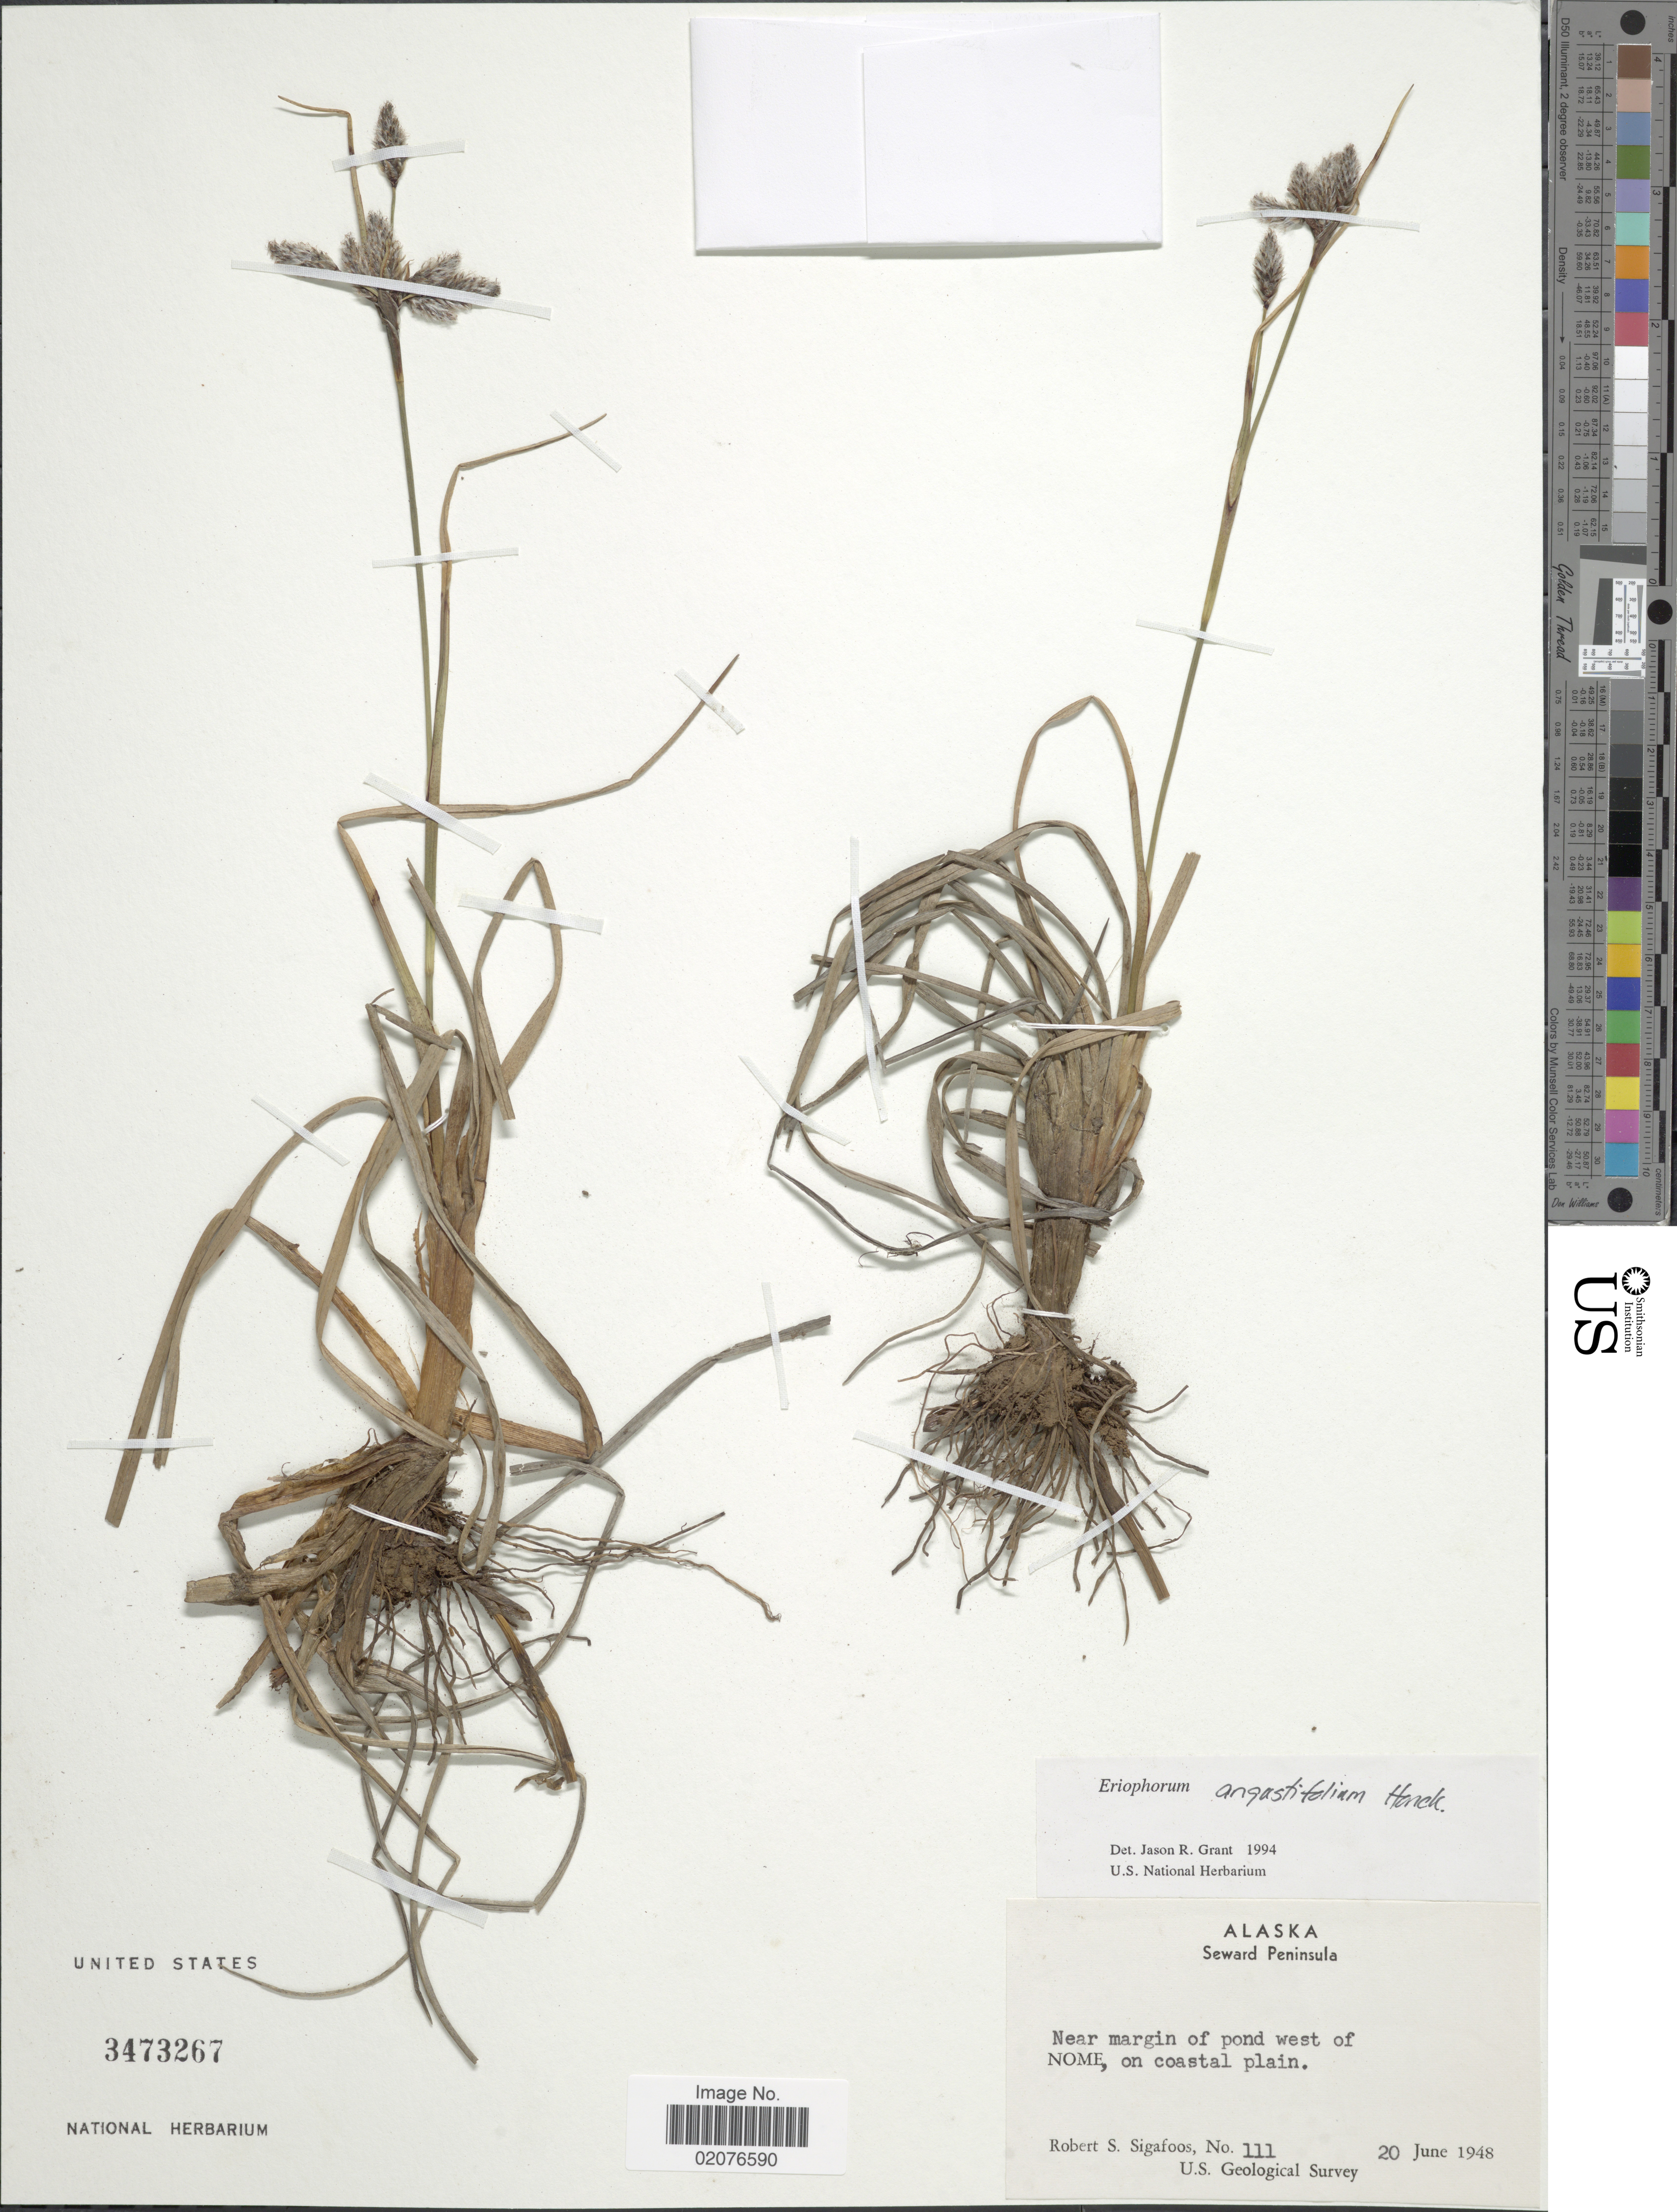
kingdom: Plantae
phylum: Tracheophyta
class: Liliopsida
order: Poales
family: Cyperaceae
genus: Eriophorum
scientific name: Eriophorum angustifolium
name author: Honck.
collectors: R. Sigafoos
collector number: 111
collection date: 1948-06-20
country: United States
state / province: Alaska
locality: Seward Peninsula, Near margin of pond west of Nome, on coastal plain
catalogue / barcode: US 3473267